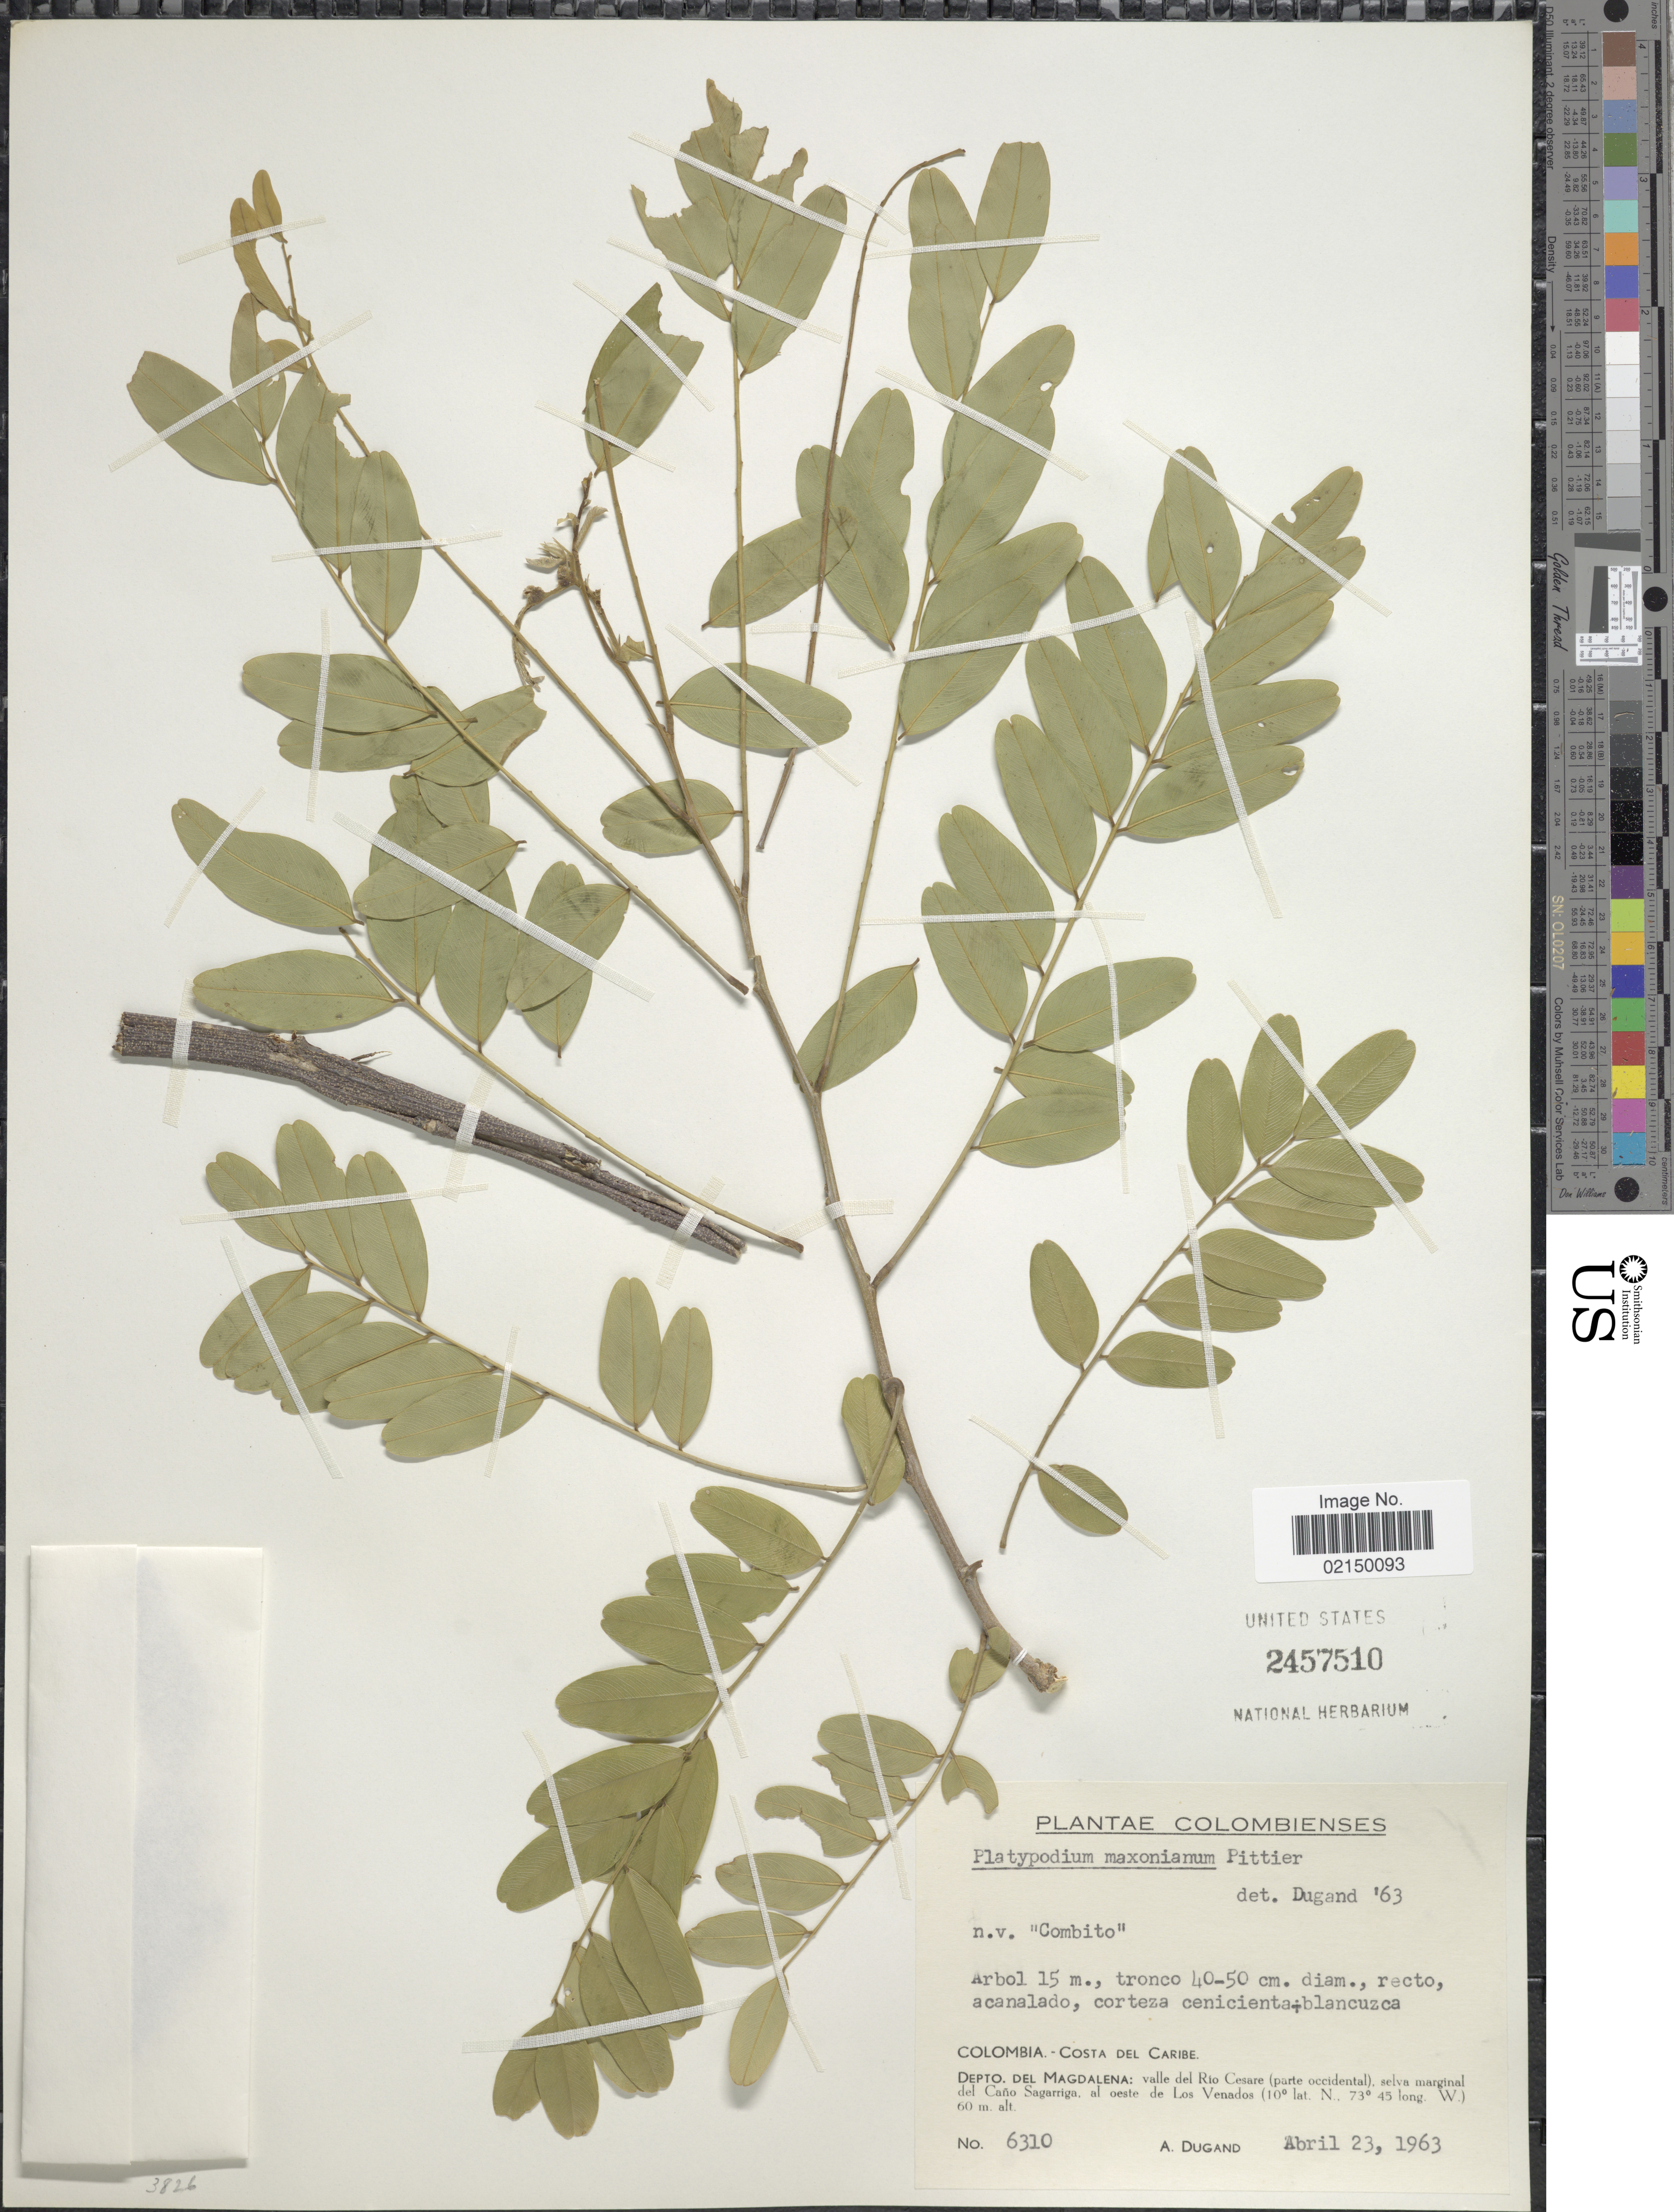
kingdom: Plantae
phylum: Tracheophyta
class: Magnoliopsida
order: Fabales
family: Fabaceae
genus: Platypodium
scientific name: Platypodium maxonianum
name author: Pittier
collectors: A. Dugand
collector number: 6310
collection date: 1963-04-23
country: Colombia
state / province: Magdalena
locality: Costa del Caribe, valle del Rio Cesare (parte occidental), selva marginal del Cano Sagarriga, al oeste de Los Venados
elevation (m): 60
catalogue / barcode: US 2457510